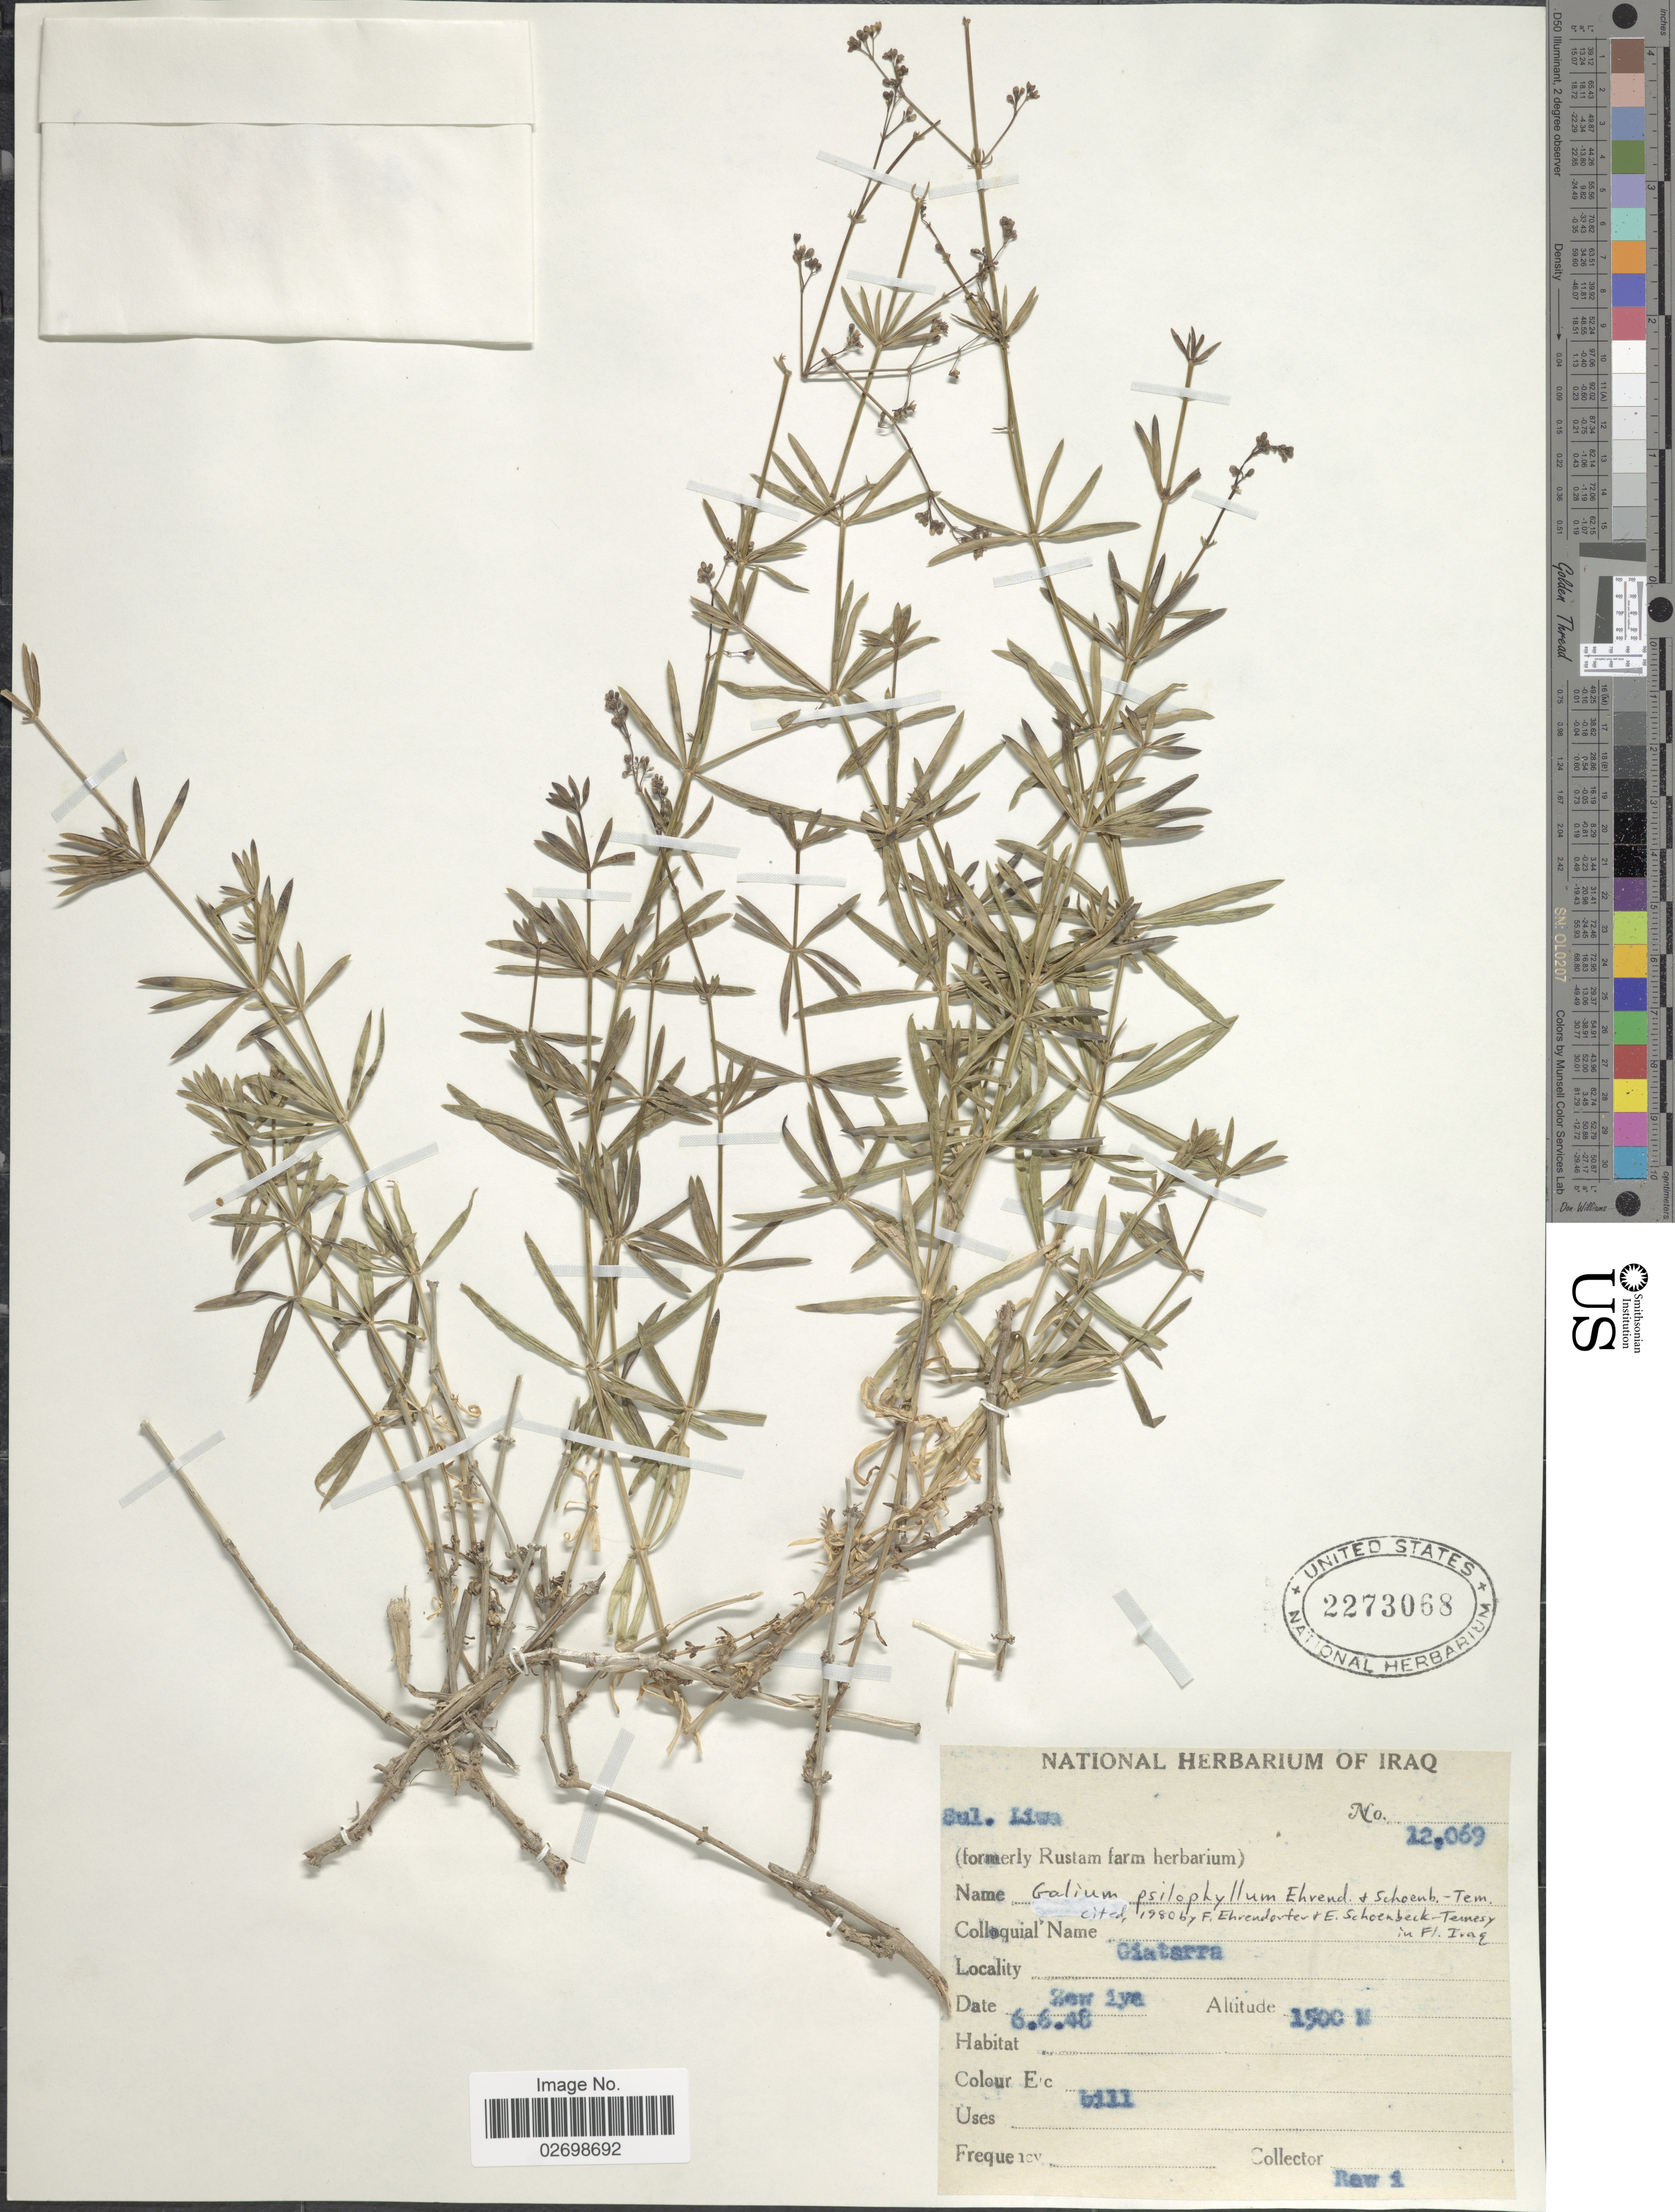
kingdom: Plantae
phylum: Tracheophyta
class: Magnoliopsida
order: Gentianales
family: Rubiaceae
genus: Galium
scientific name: Galium psilophyllum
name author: Ehrend. & Schönb.-Tem.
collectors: -. Rawi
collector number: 12069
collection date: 1948-06-06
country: Iraq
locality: Giatarra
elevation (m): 1500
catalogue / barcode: US 2273068